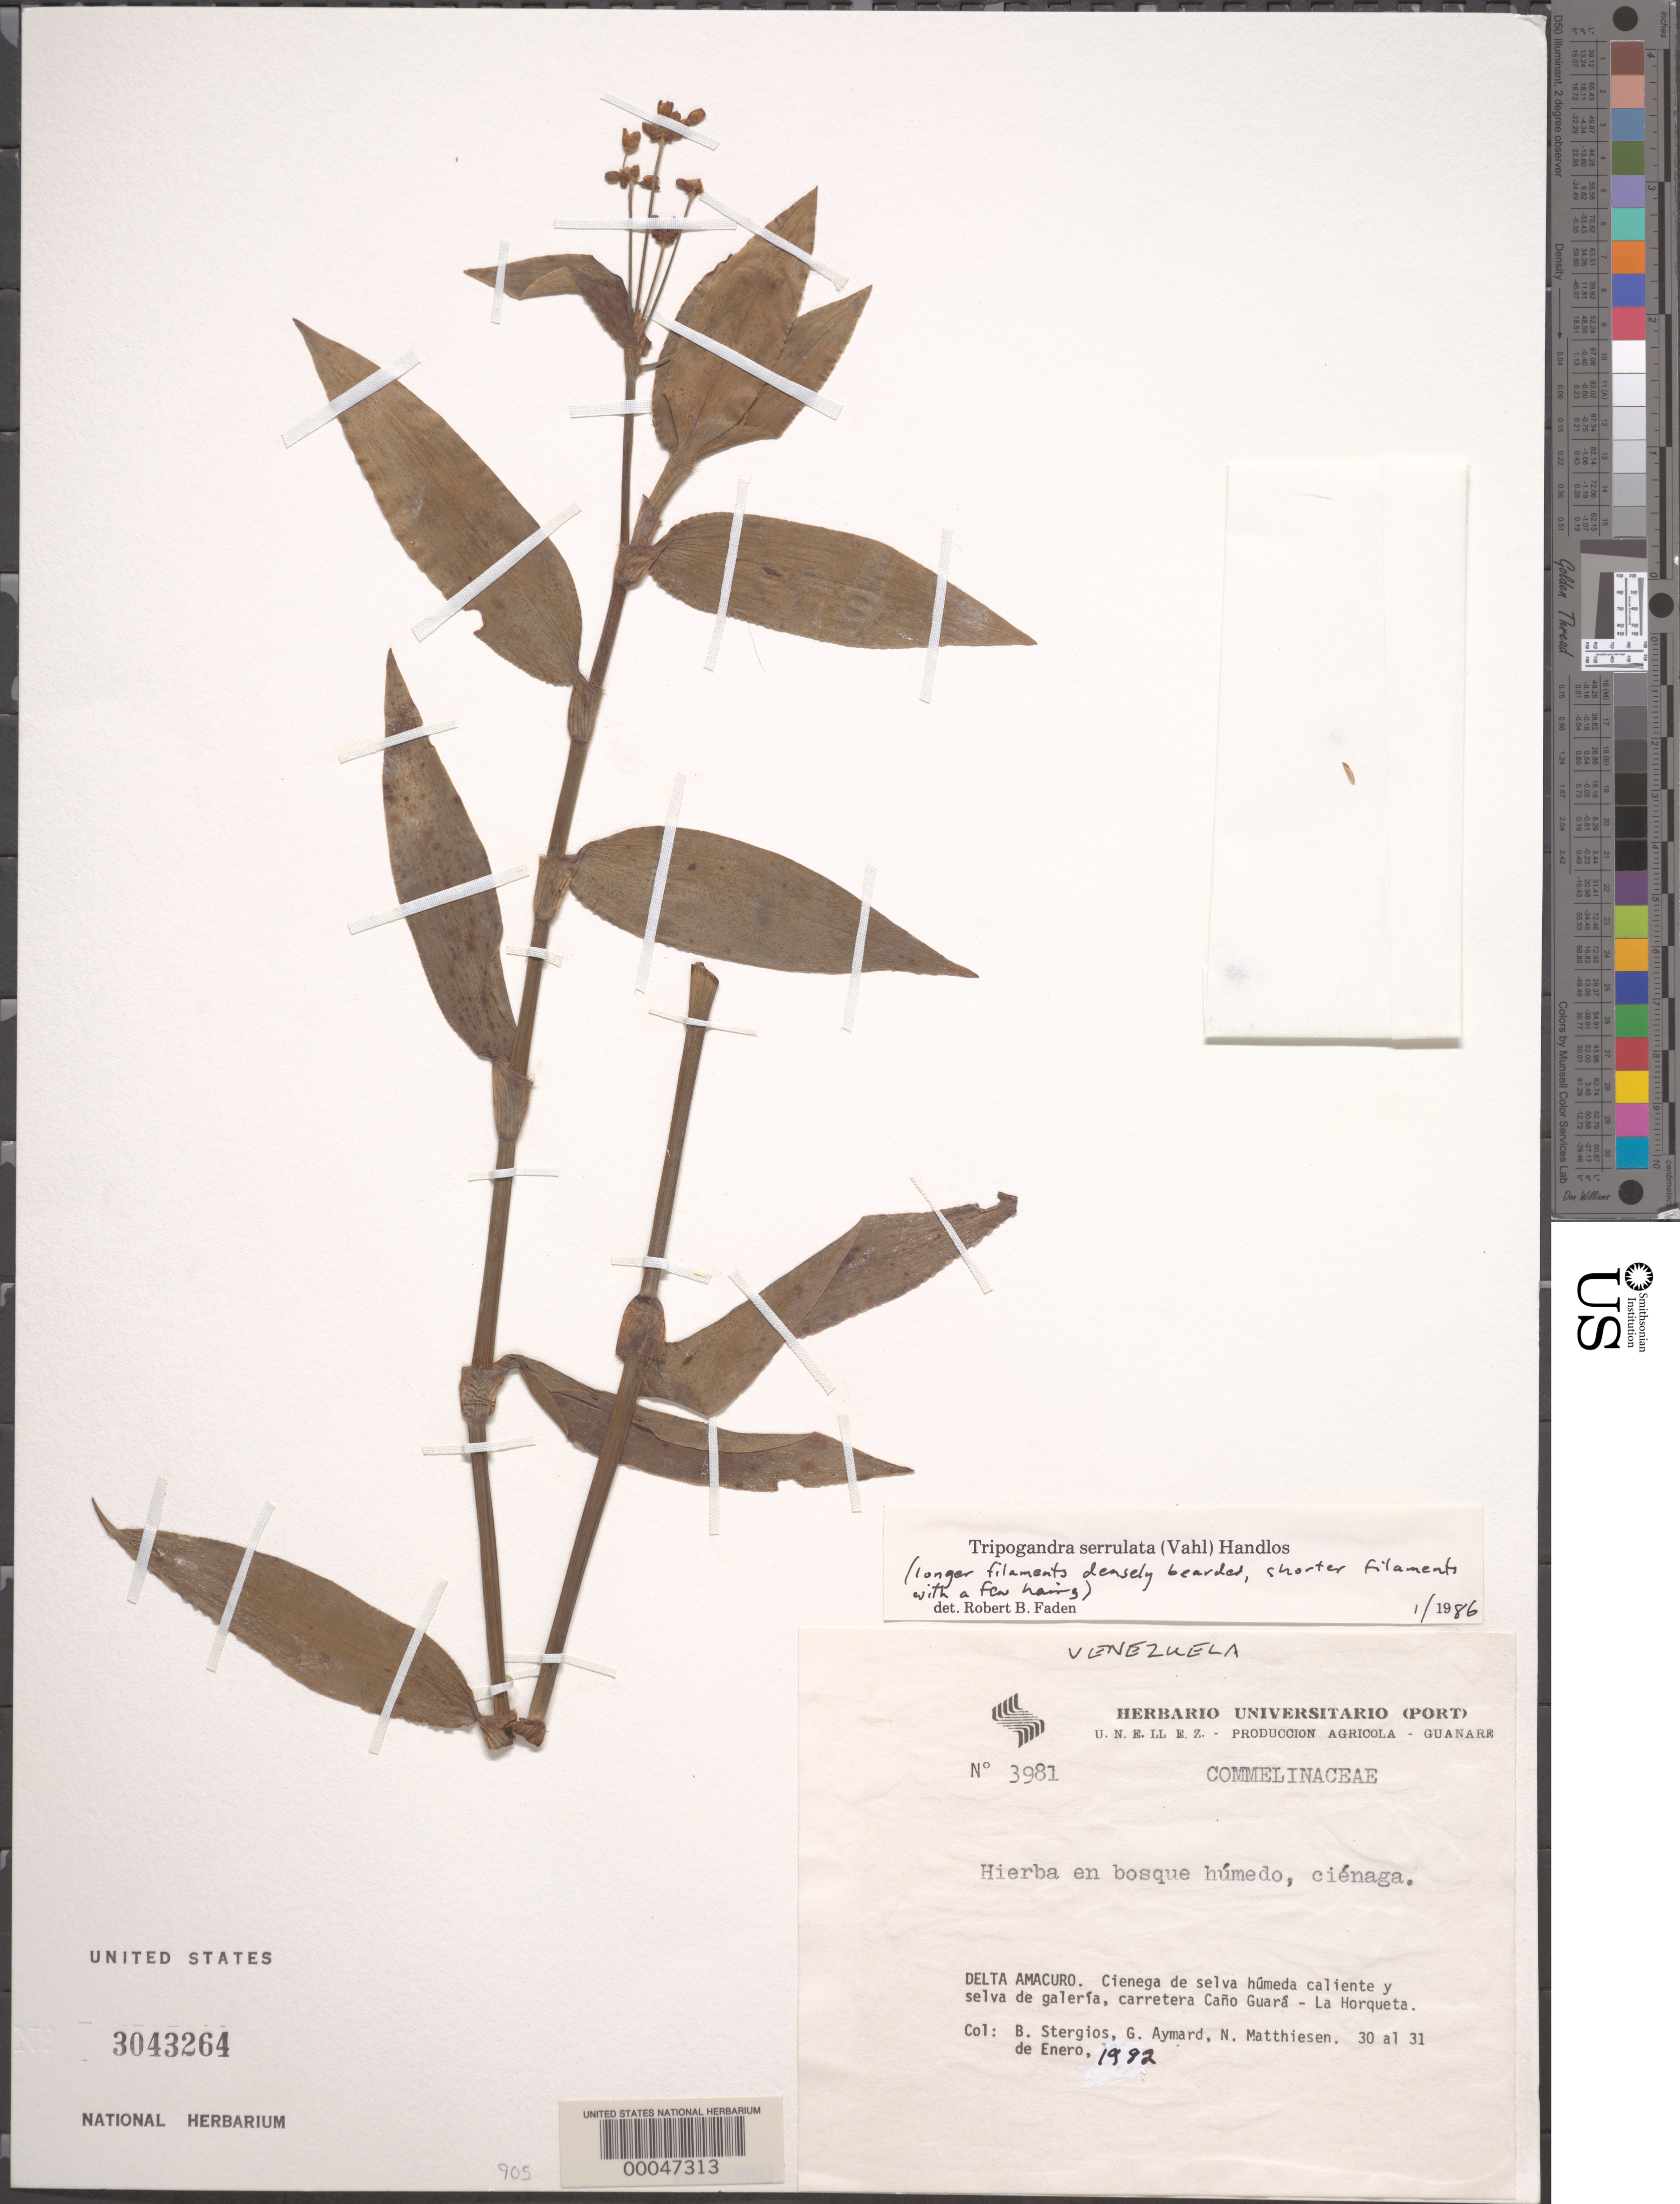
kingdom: Plantae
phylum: Tracheophyta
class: Liliopsida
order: Commelinales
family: Commelinaceae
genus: Tripogandra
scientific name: Tripogandra serrulata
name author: (Vahl) Handlos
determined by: Faden, Robert B., (US), Smithsonian Institution - National Museum of Natural History (UNITED STATES)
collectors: B. G. Stergios, G. A. Aymard & N. Matthiesen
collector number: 3981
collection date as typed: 30 al 31 de Enero 1982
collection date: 1982-01-30/1982-01-31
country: Venezuela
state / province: Delta Amacuro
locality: Cano Guara, La Horqueta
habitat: Roadside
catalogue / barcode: US 3043264